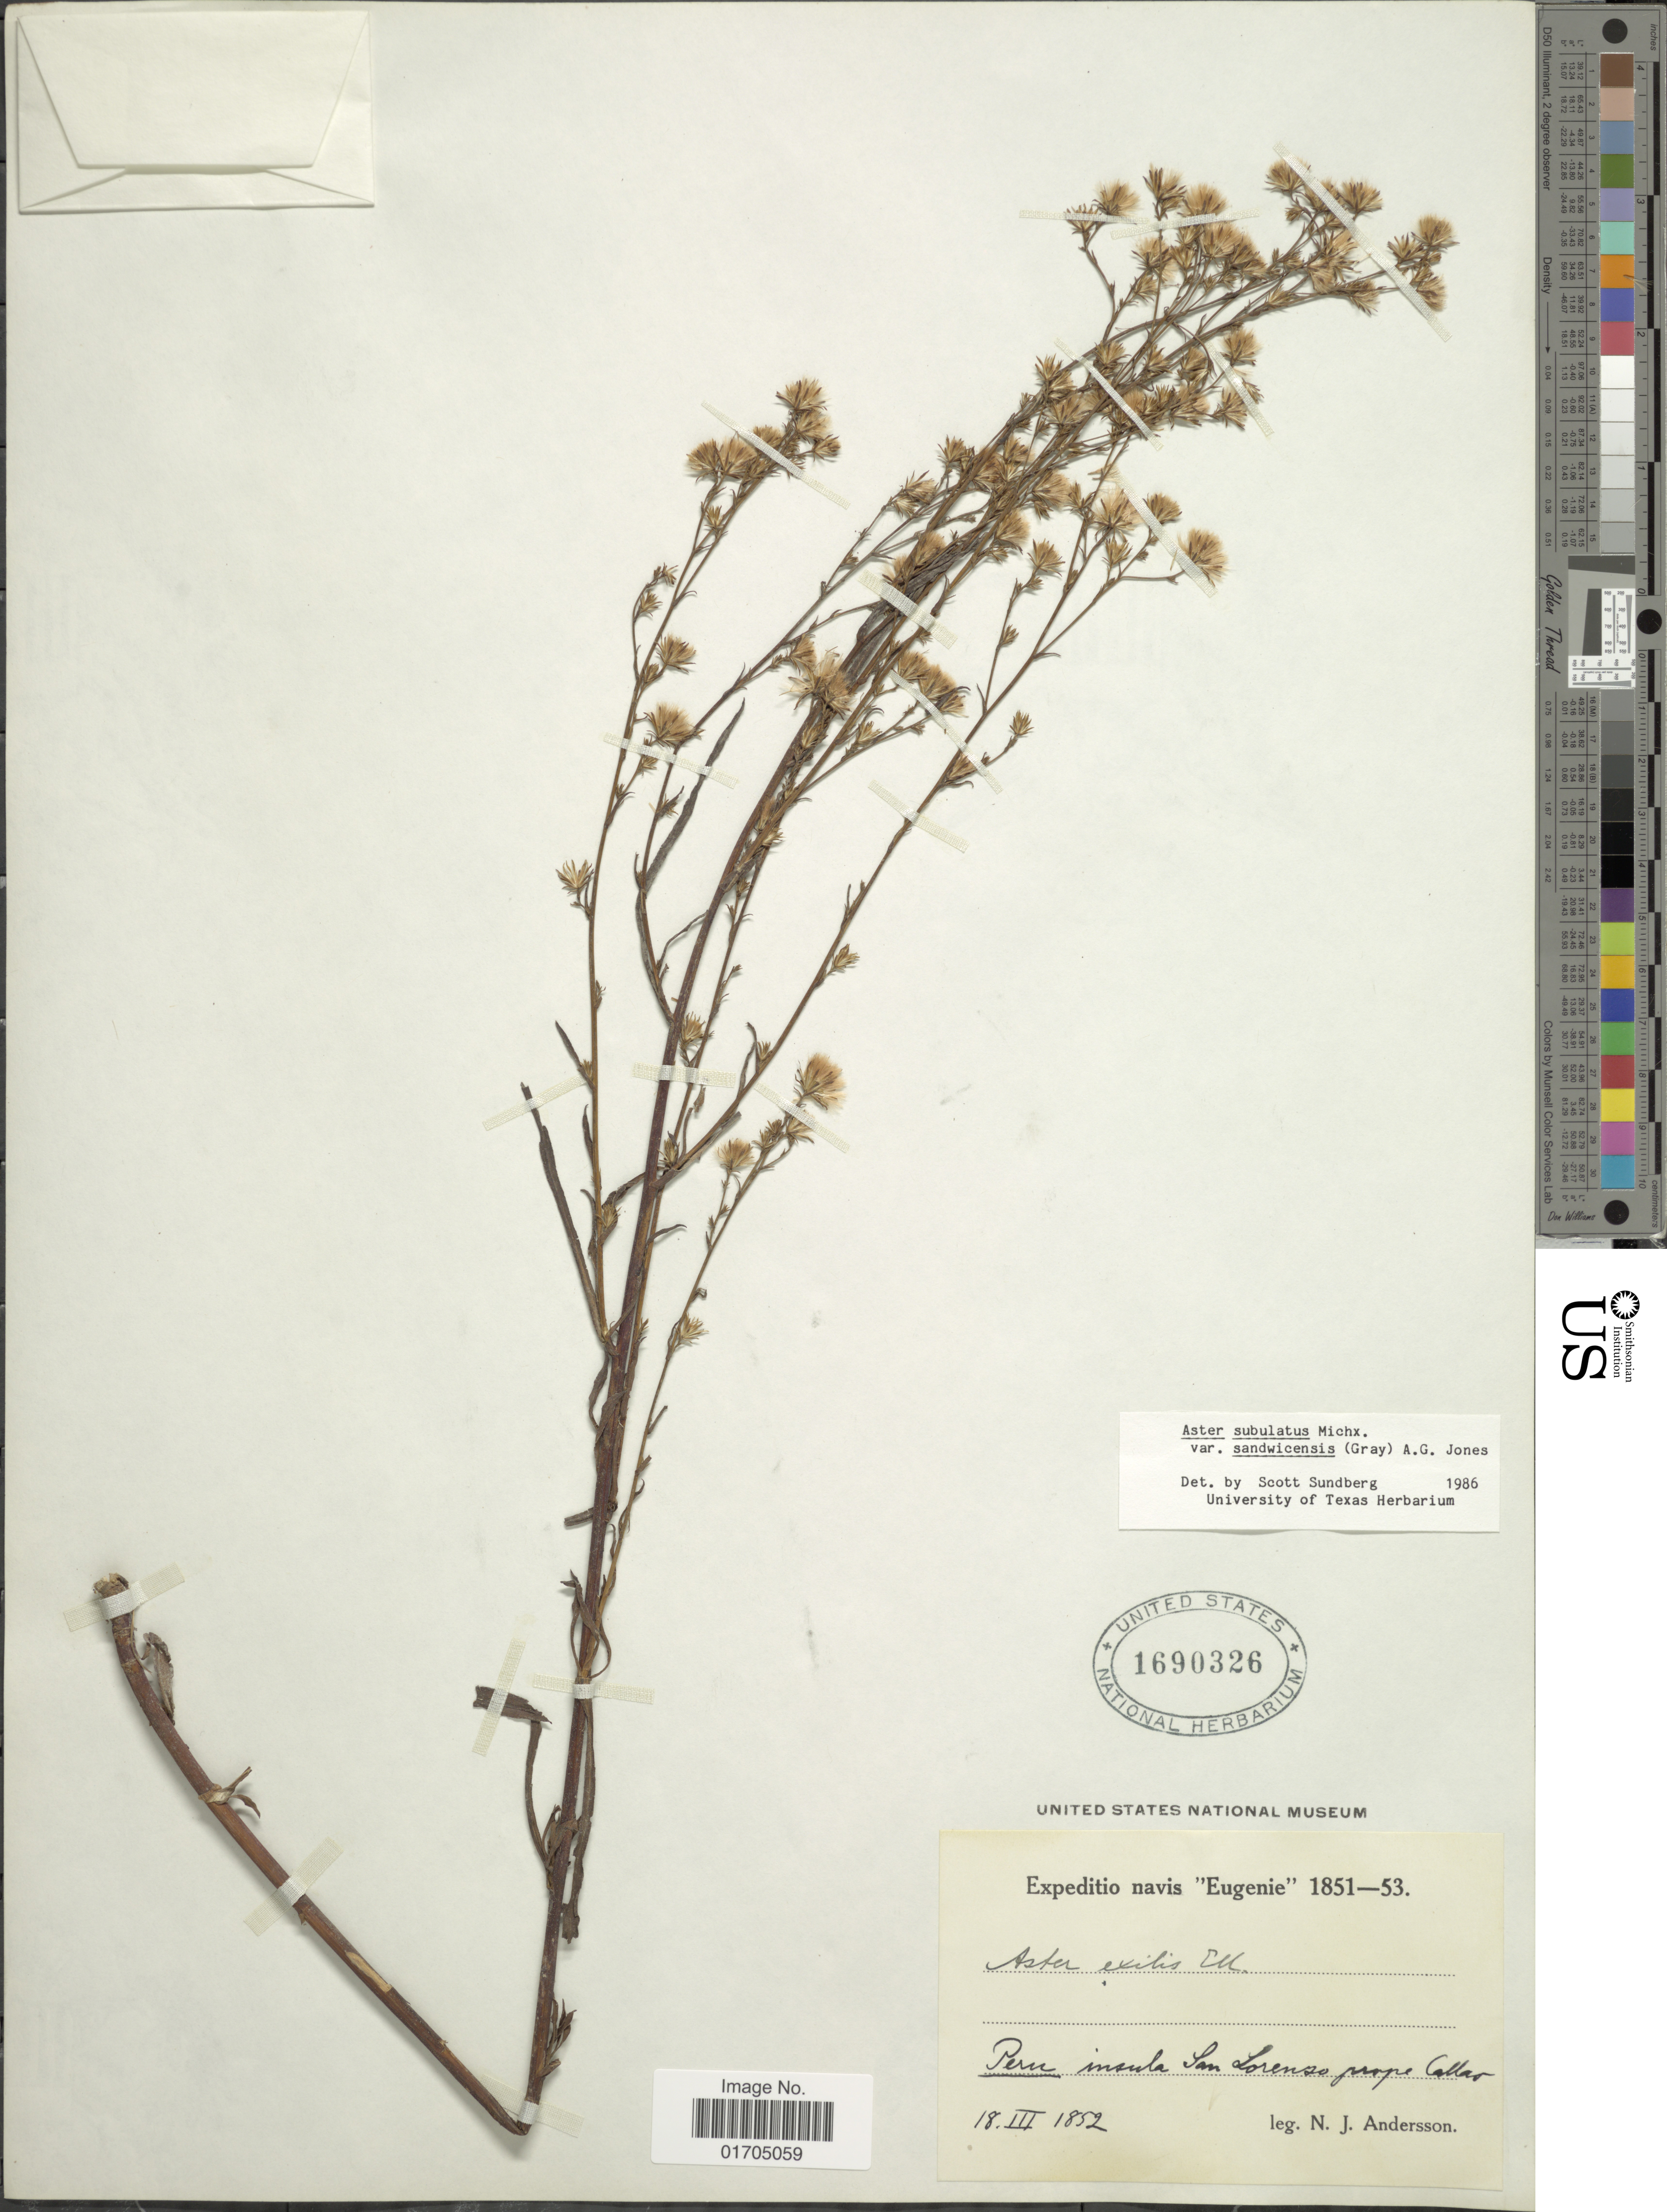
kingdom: Plantae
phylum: Tracheophyta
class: Magnoliopsida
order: Asterales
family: Asteraceae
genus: Symphyotrichum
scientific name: Symphyotrichum subulatum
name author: (Michx.) G.L. Nesom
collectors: N. J. Andersson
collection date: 1852-03-18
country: Peru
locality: Insula San Lorenzo prope Callas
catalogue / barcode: US 1690326